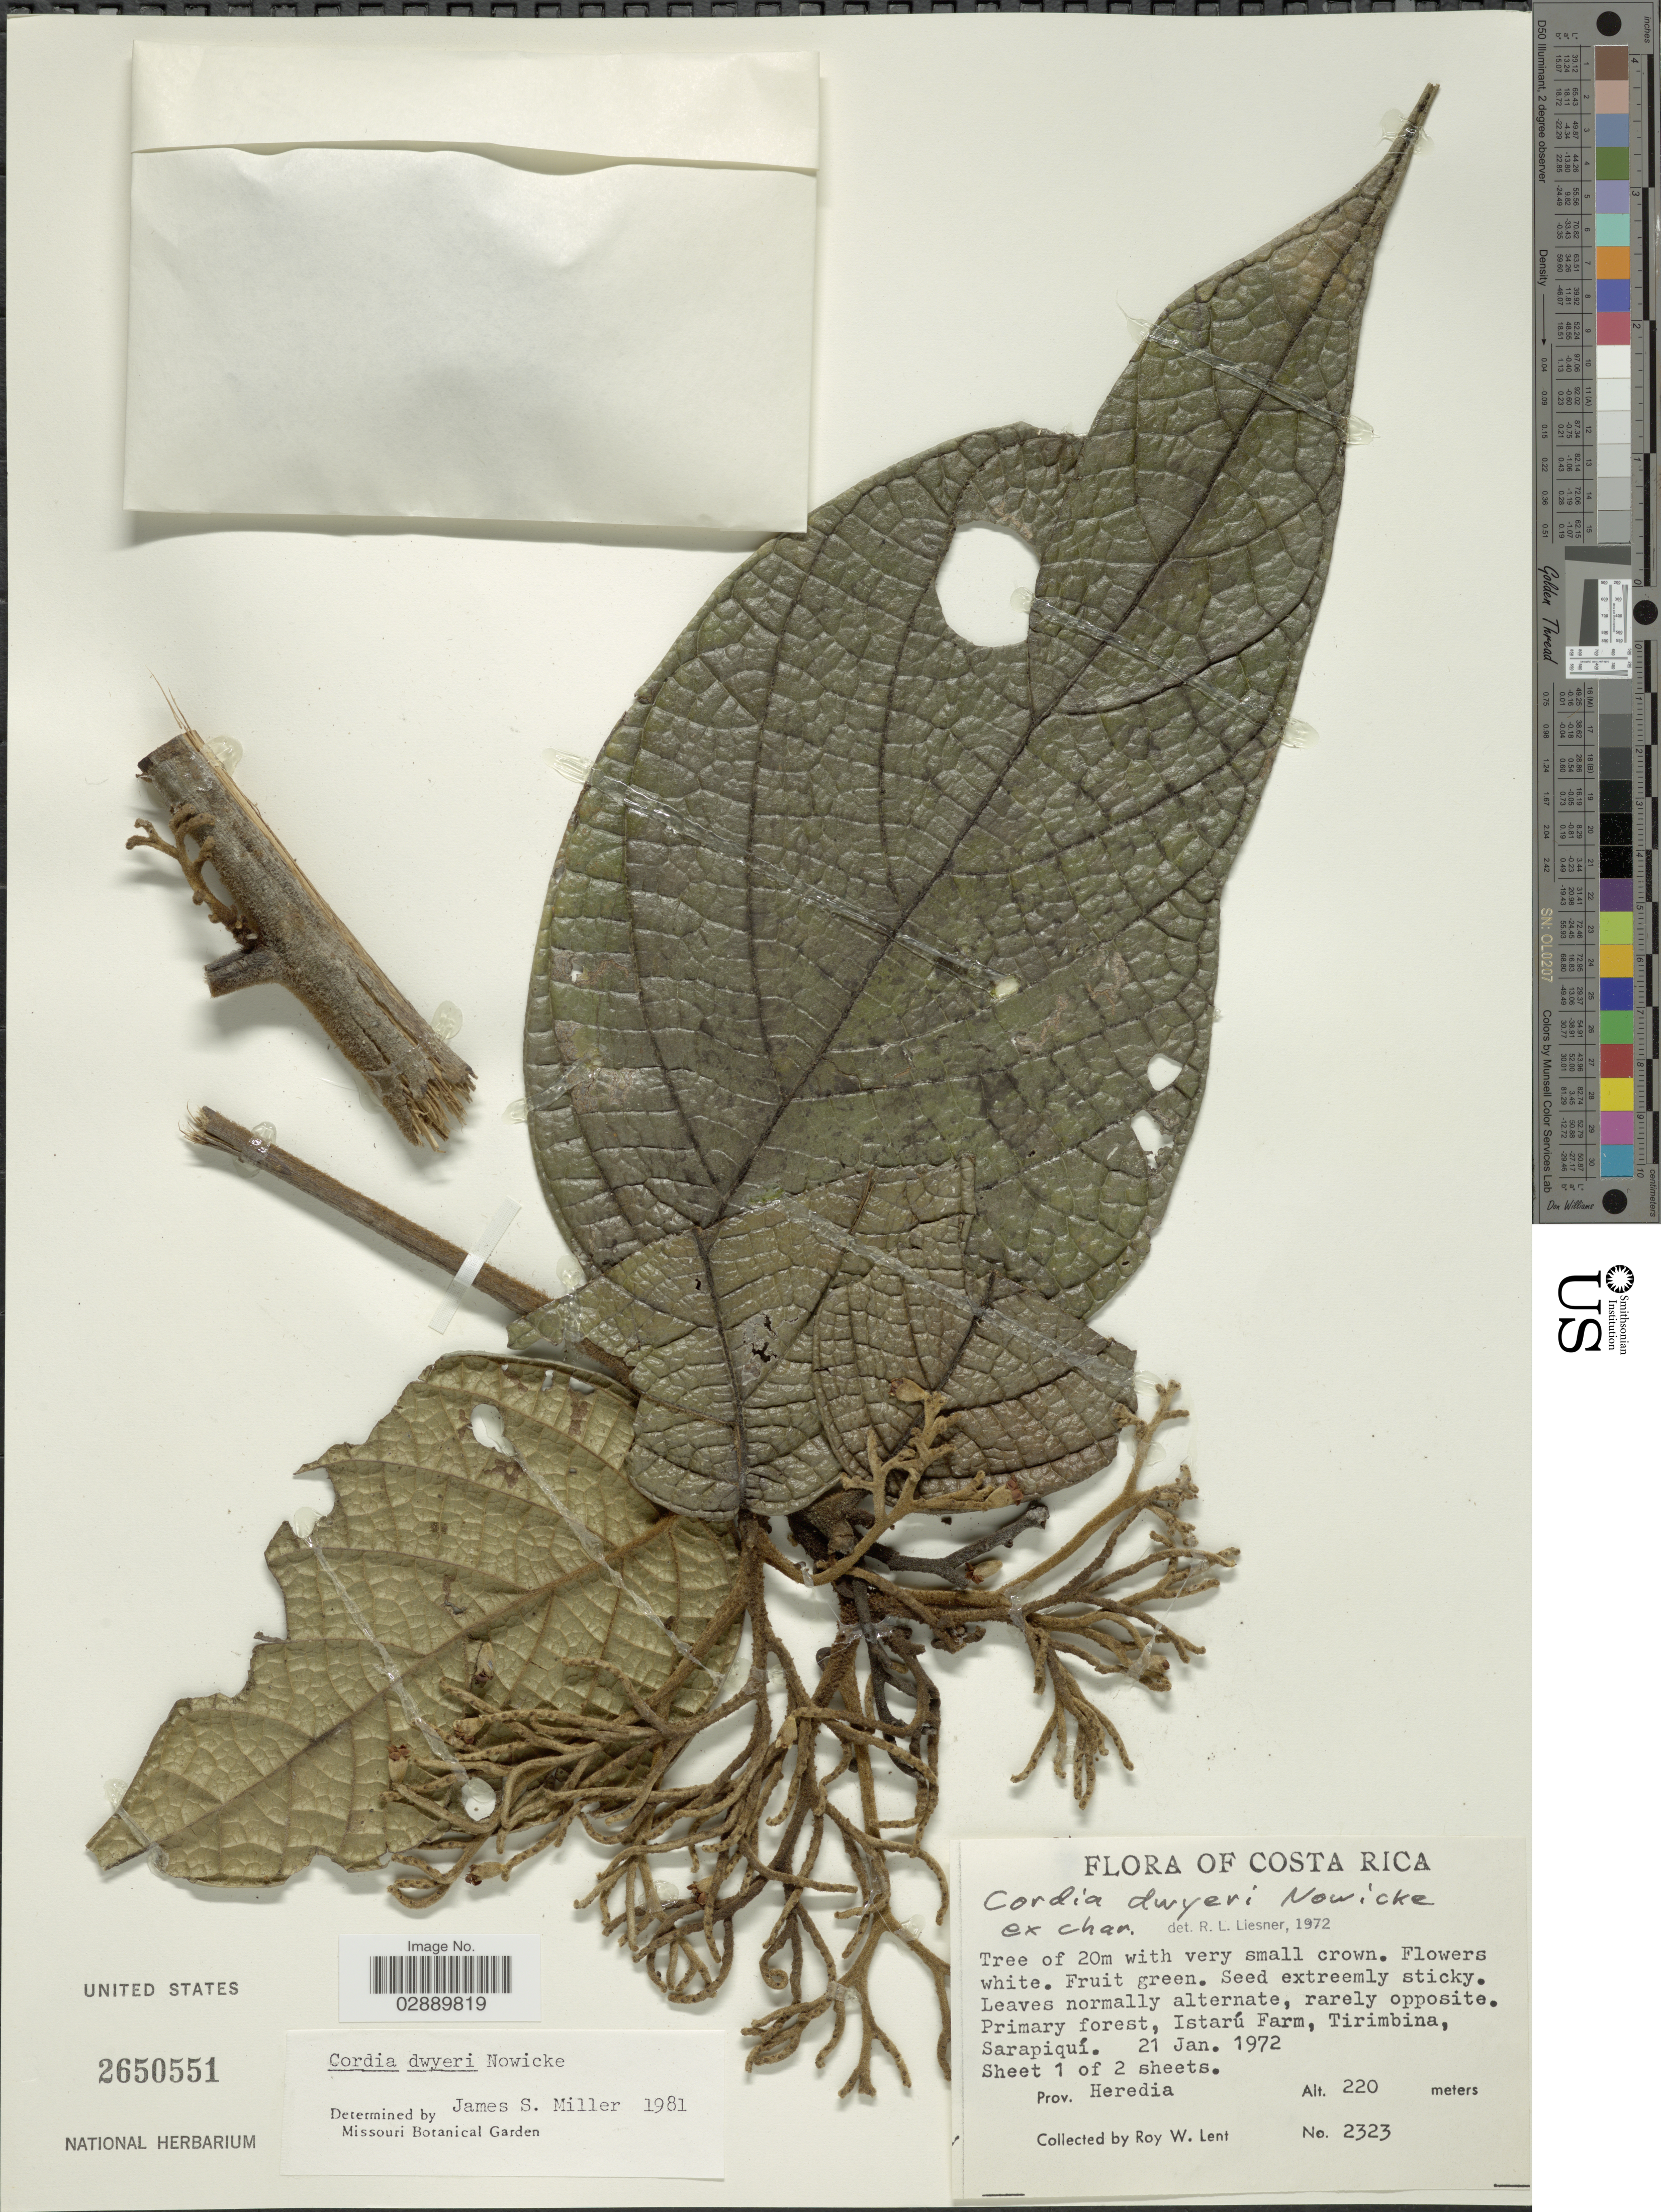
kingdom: Plantae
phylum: Tracheophyta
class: Magnoliopsida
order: Boraginales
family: Cordiaceae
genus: Cordia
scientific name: Cordia dwyeri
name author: Nowicke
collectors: R. W. Lent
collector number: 2323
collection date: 1972-01-21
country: Costa Rica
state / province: Heredia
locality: Primary forest, Istarú Farm, Tirimbina, Sarapiquí.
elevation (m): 220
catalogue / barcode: US 2650551